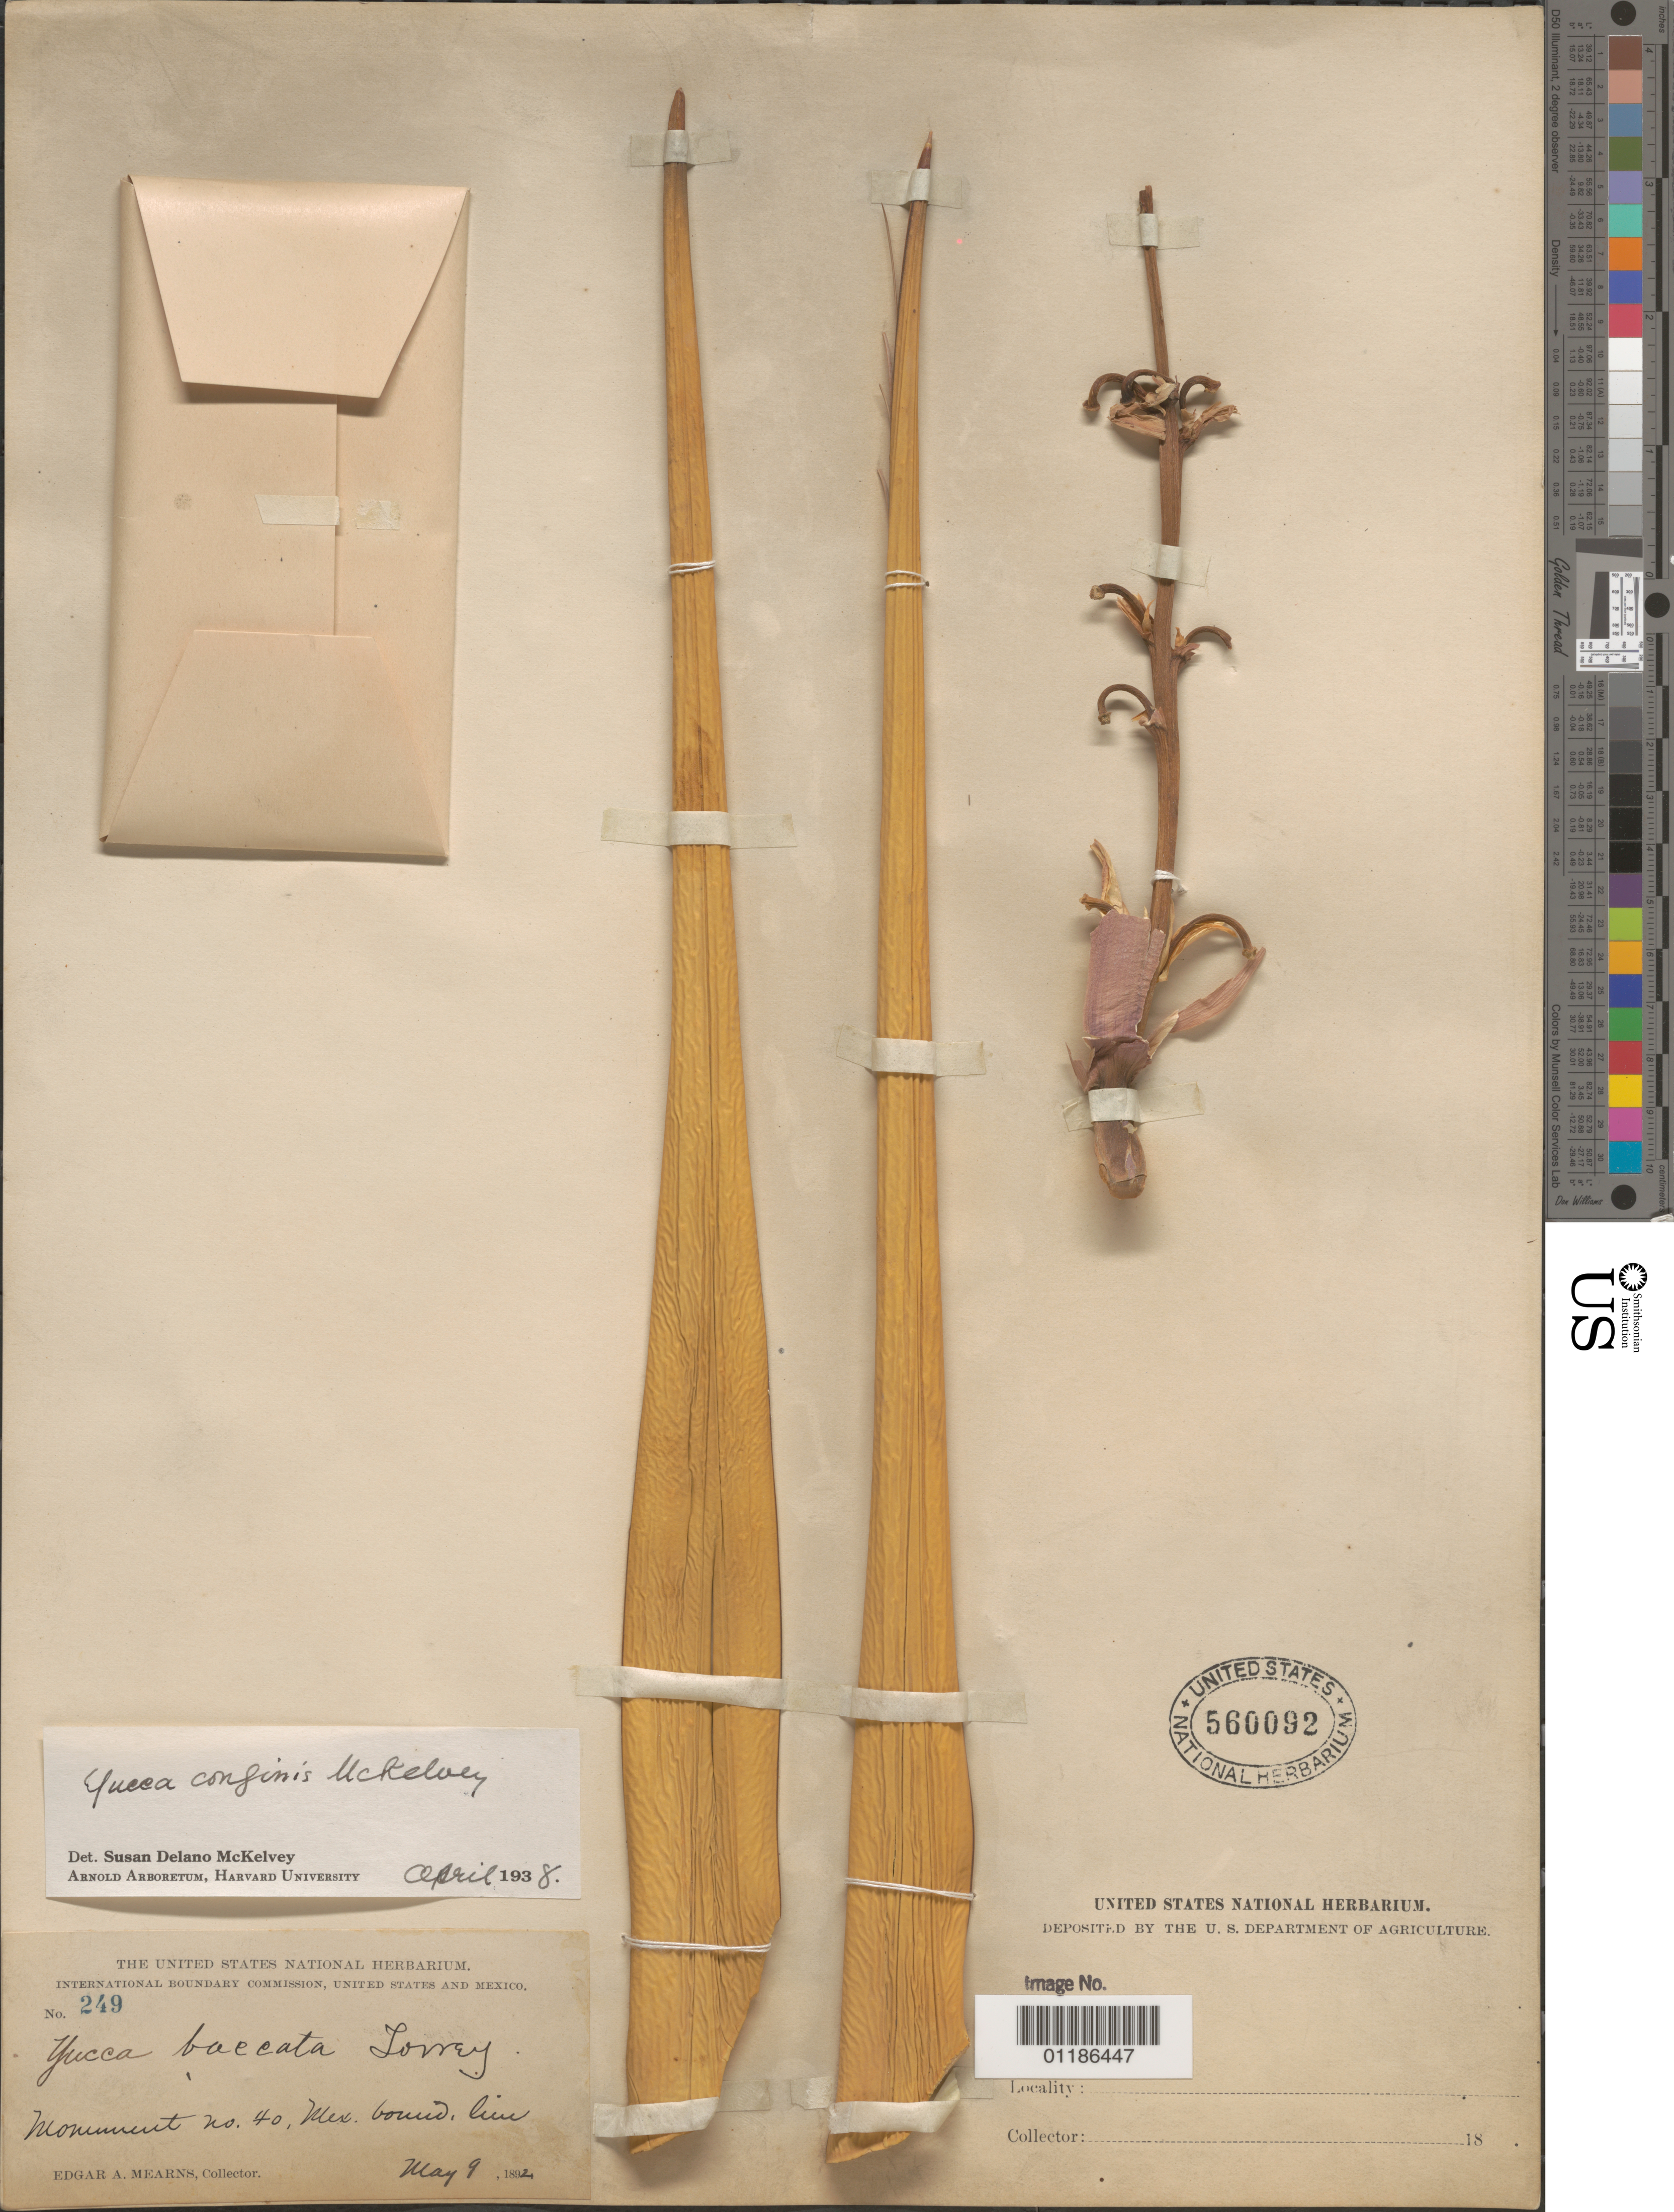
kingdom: Plantae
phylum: Tracheophyta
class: Liliopsida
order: Asparagales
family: Asparagaceae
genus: Yucca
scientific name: Yucca confinis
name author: McKelvey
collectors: E. A. Mearns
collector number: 249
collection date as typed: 09 May 1892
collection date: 1892-05-09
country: United States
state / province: New Mexico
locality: Upper corner monument no. 40. Mexican Boundary Line.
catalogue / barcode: US 560092